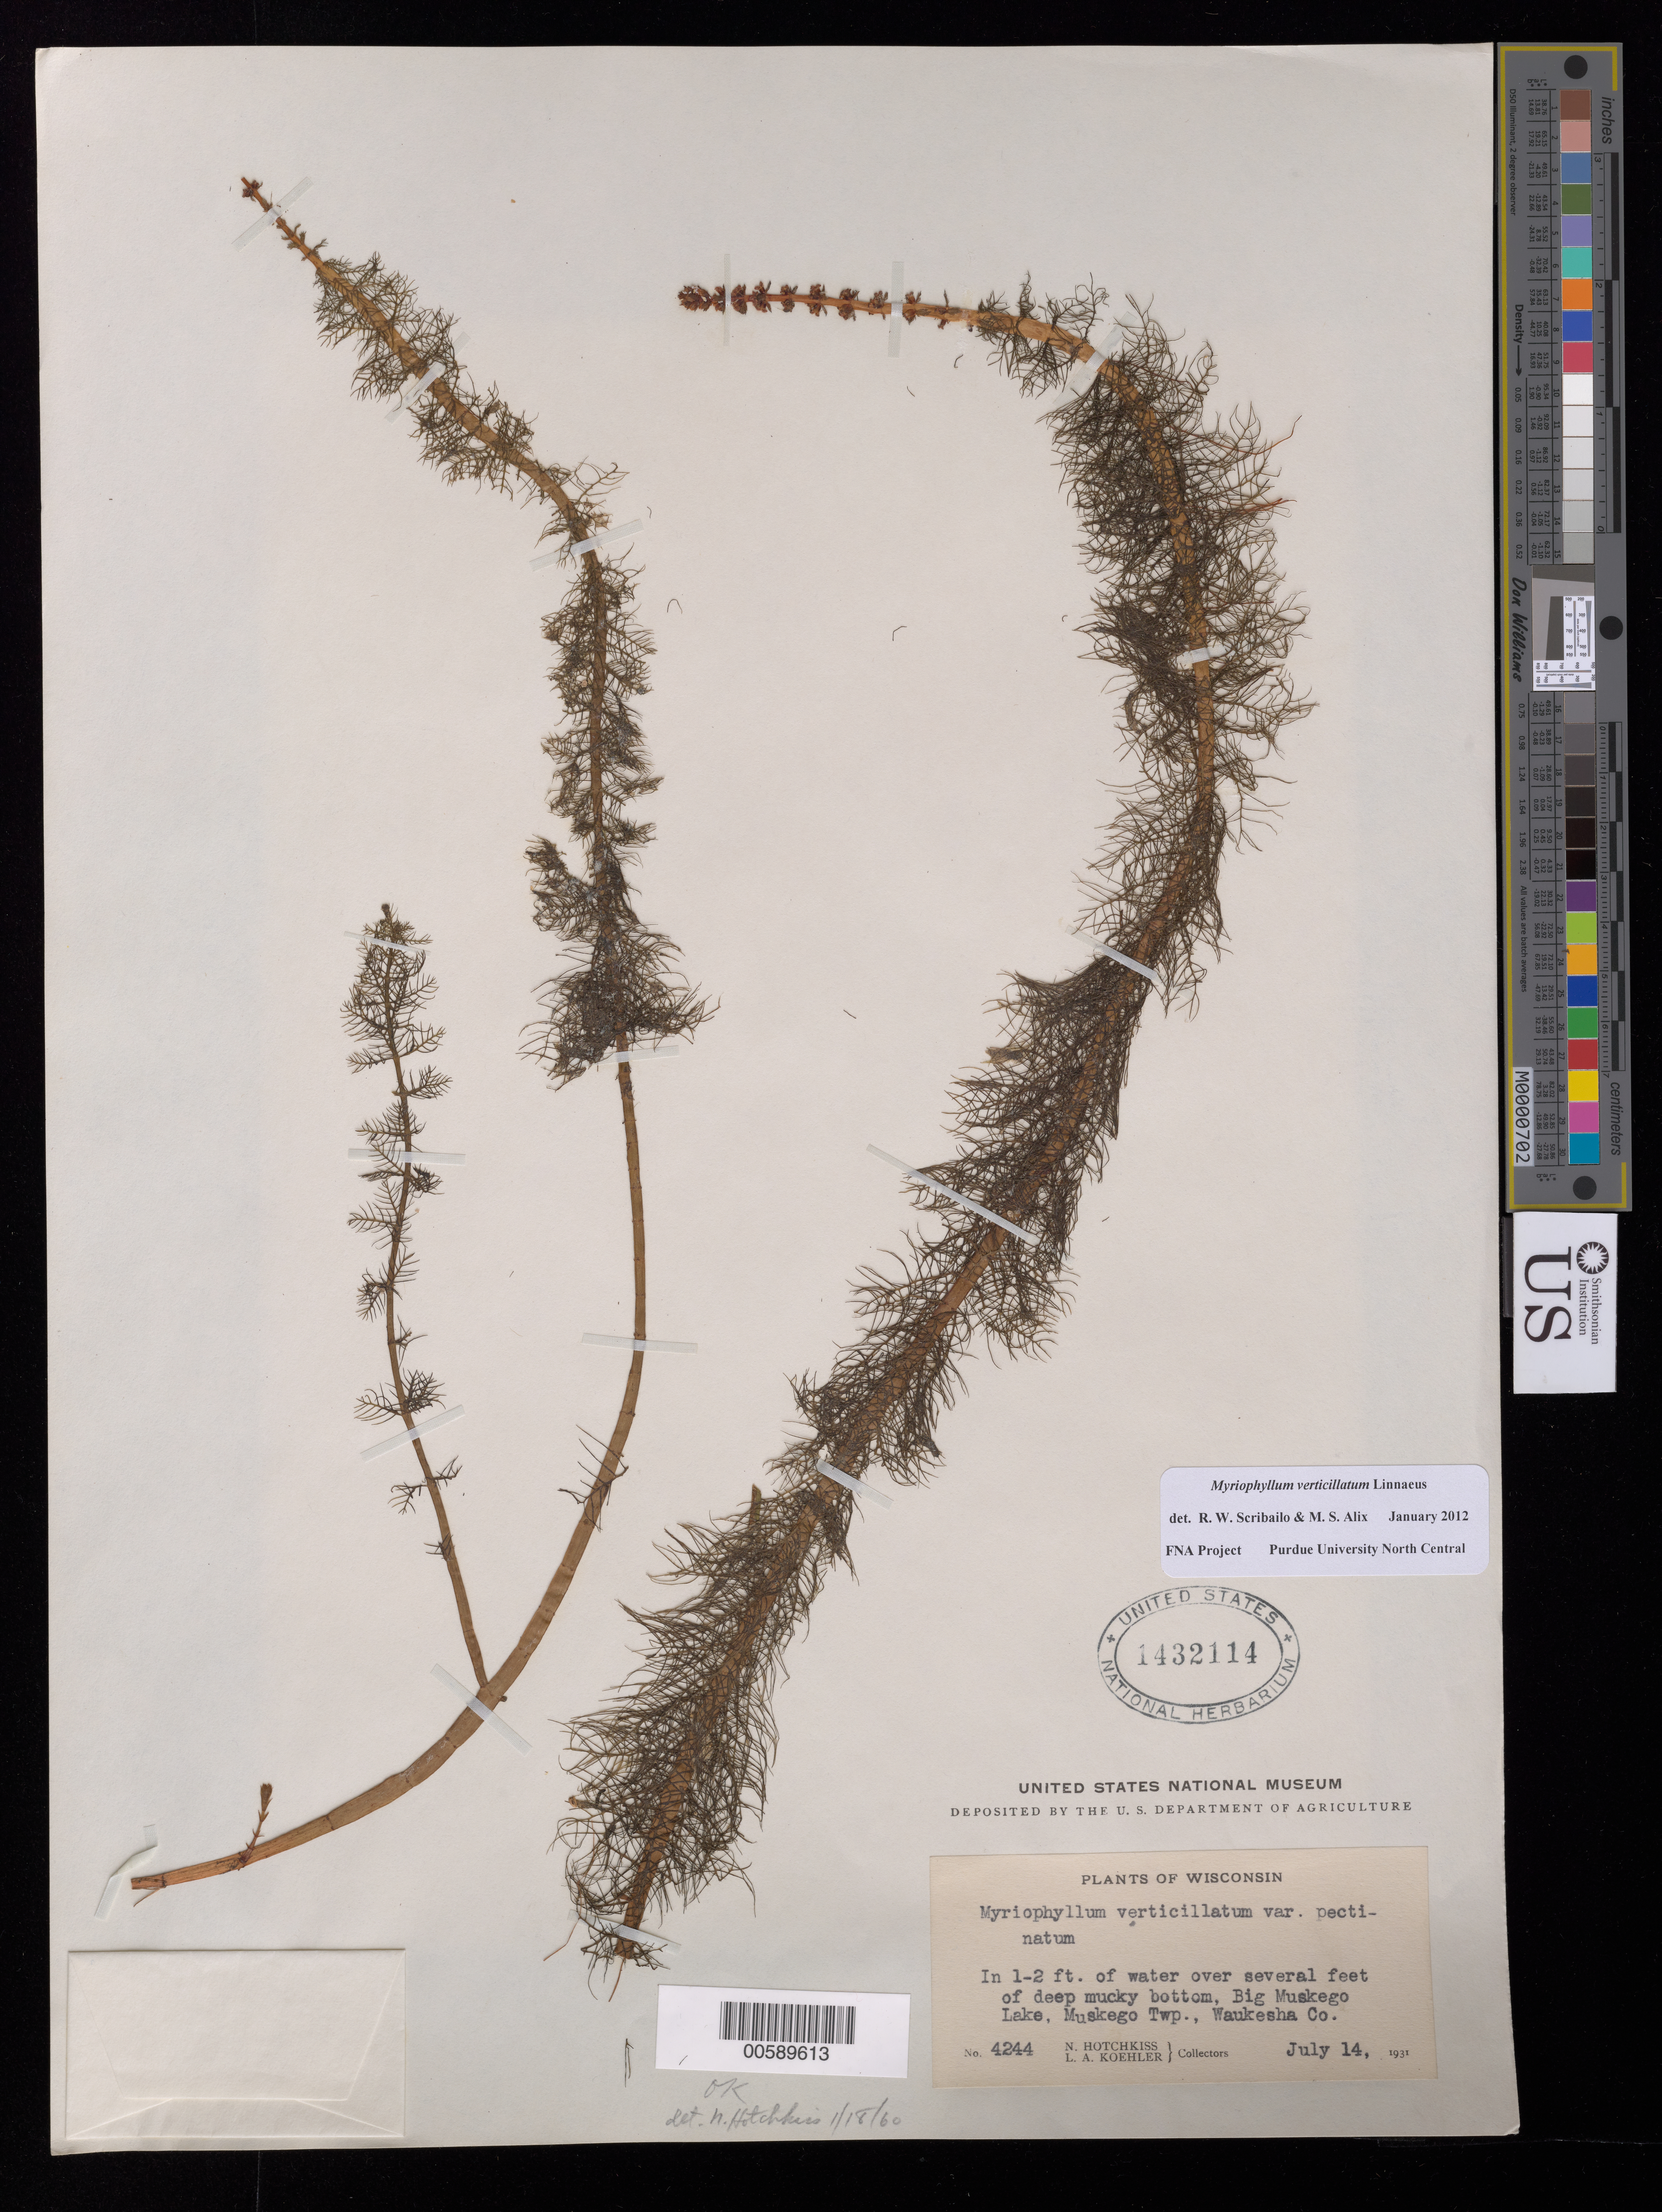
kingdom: Plantae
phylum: Tracheophyta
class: Magnoliopsida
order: Saxifragales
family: Haloragaceae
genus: Myriophyllum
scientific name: Myriophyllum verticillatum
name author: L.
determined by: Scribailo, R. W.; Alix, M. S.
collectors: N. Hotchkiss & L. Koehler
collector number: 4244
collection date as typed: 14 Jul 1931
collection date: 1931-07-14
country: United States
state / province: Wisconsin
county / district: Waukesha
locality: Big Muskego Lake, Muskego Twp.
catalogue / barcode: US 1432114